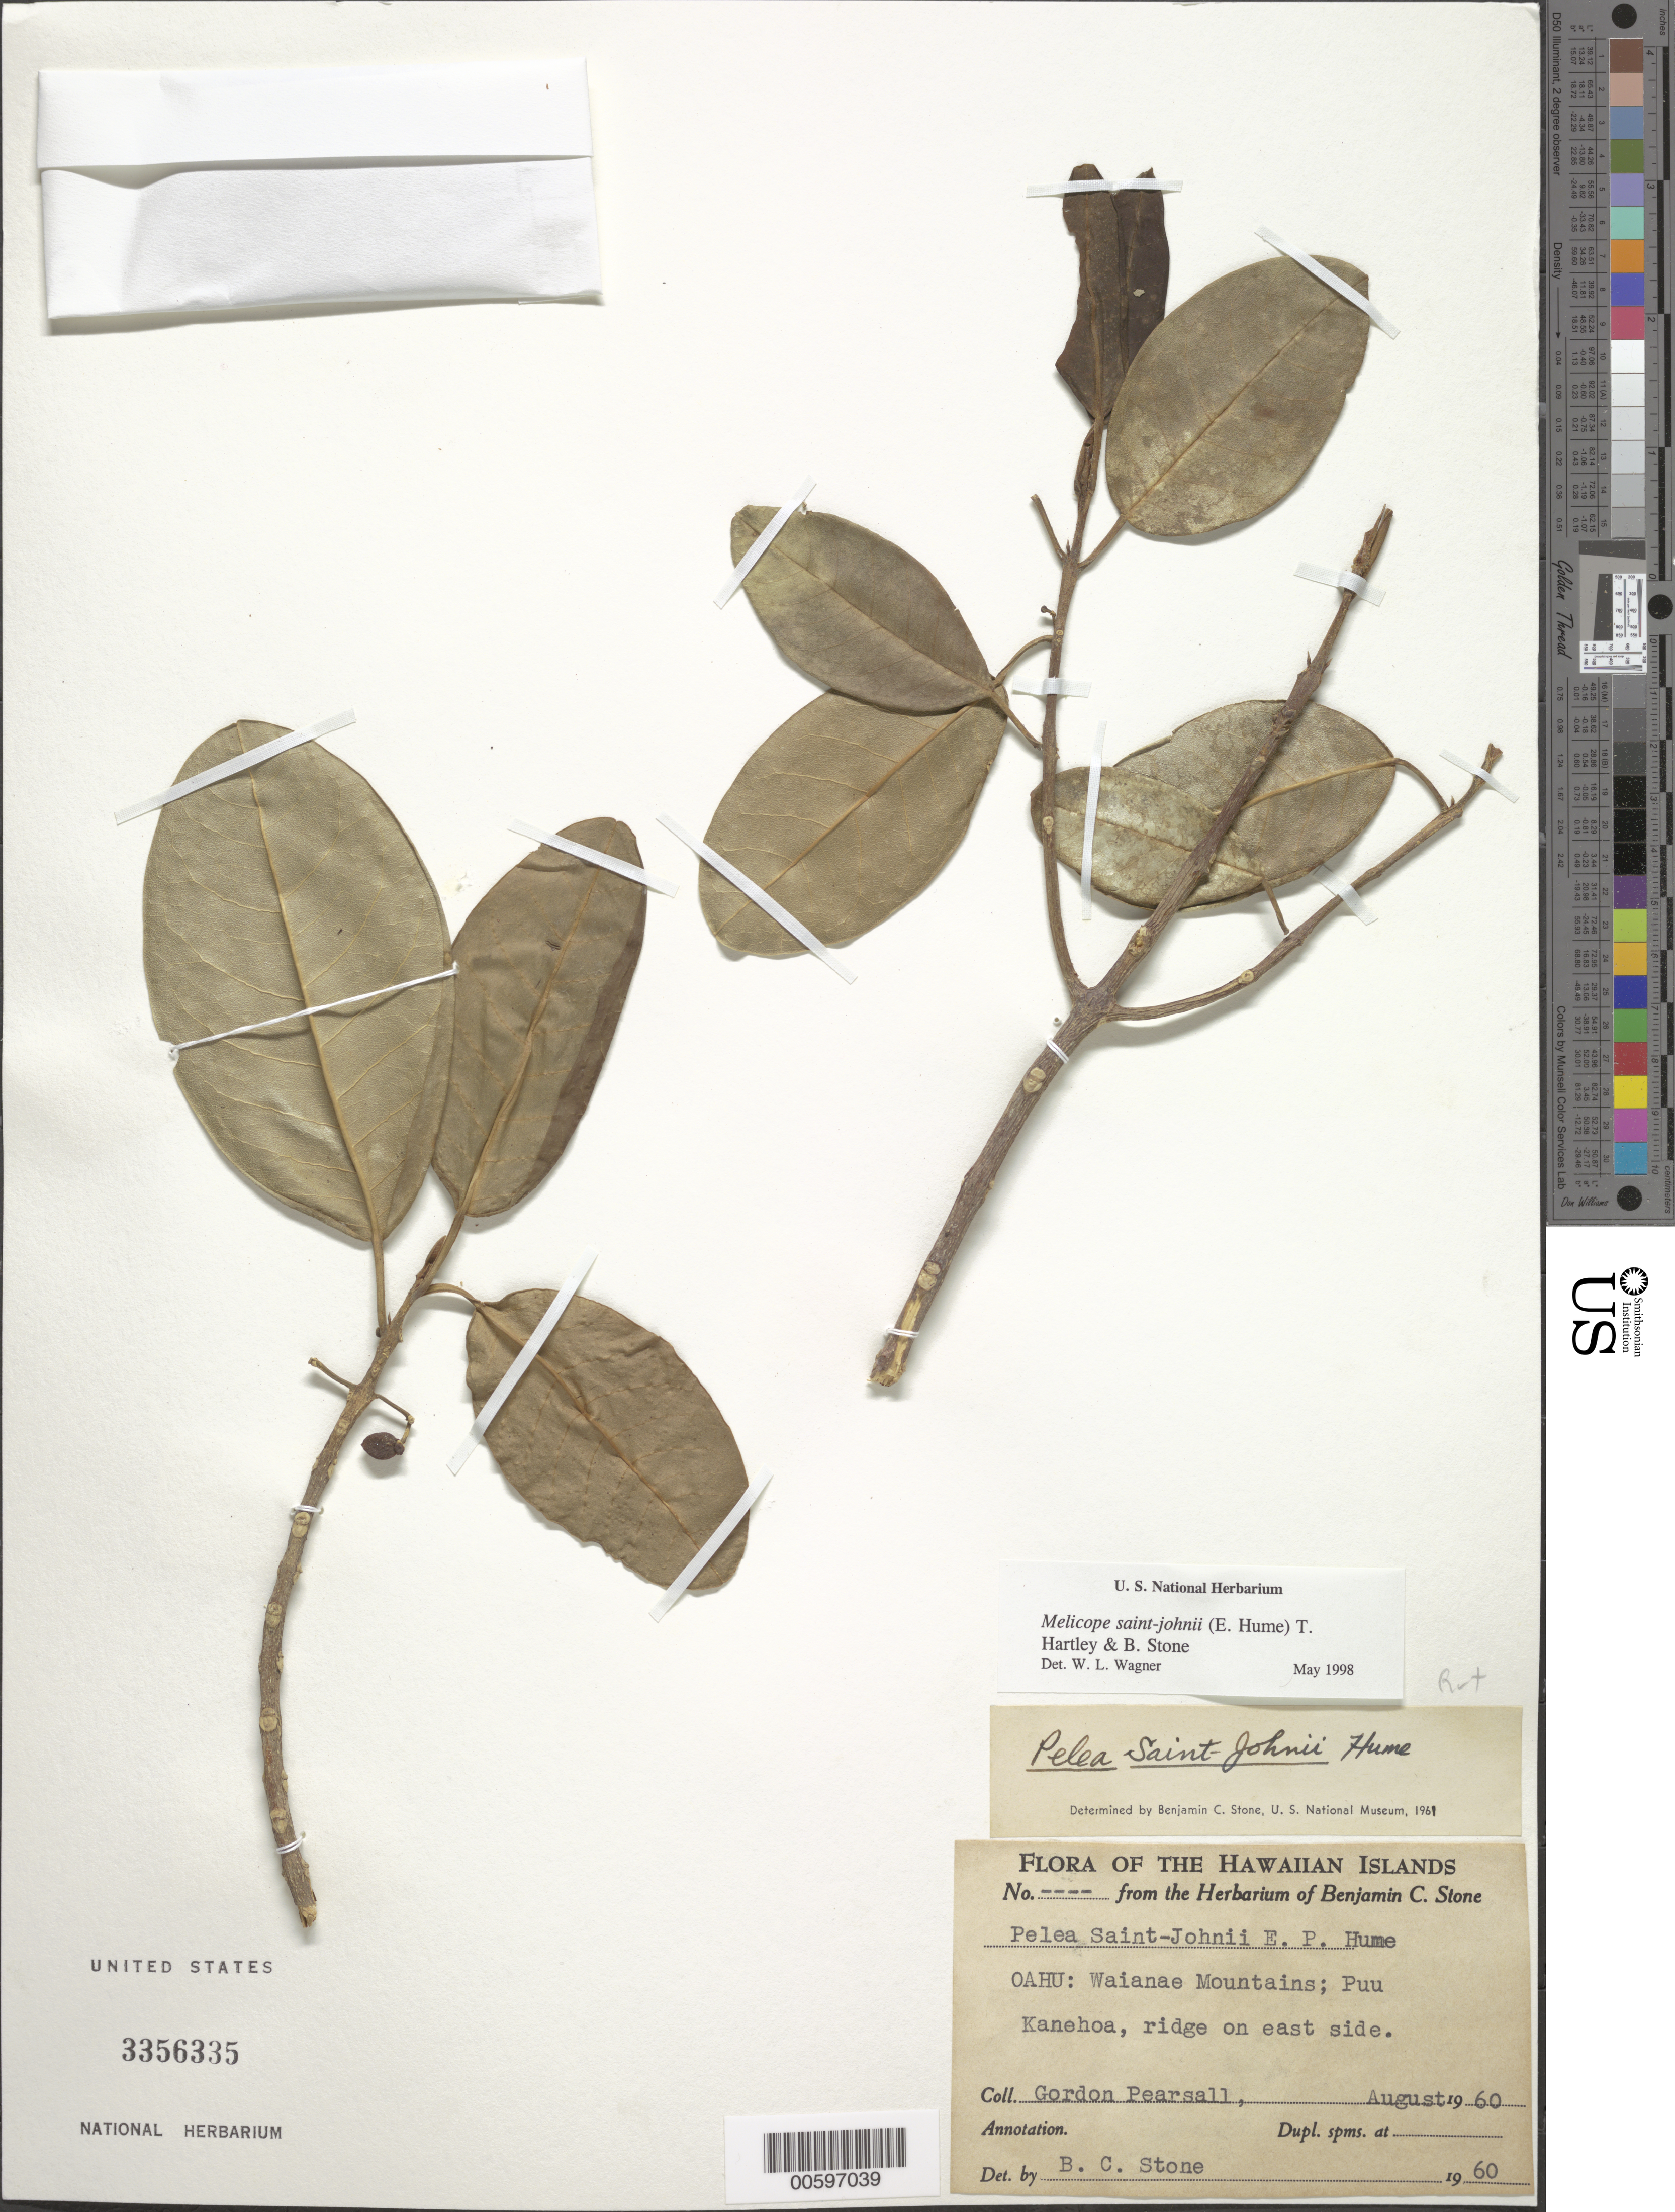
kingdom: Plantae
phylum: Tracheophyta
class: Magnoliopsida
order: Sapindales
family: Rutaceae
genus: Melicope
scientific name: Melicope saint-johnii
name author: (E.P. Hume) T.G. Hartley & B.C. Stone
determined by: Wagner, W. L., (BOT), Smithsonian Institution - National Museum of Natural History (UNITED STATES)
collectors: G. Pearsall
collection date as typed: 0 Aug 1960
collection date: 1960-08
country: United States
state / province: Hawaii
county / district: Honolulu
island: Oahu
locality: Waianae Mts; Puu Kanehoa, ridge on E side.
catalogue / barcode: US 3356335